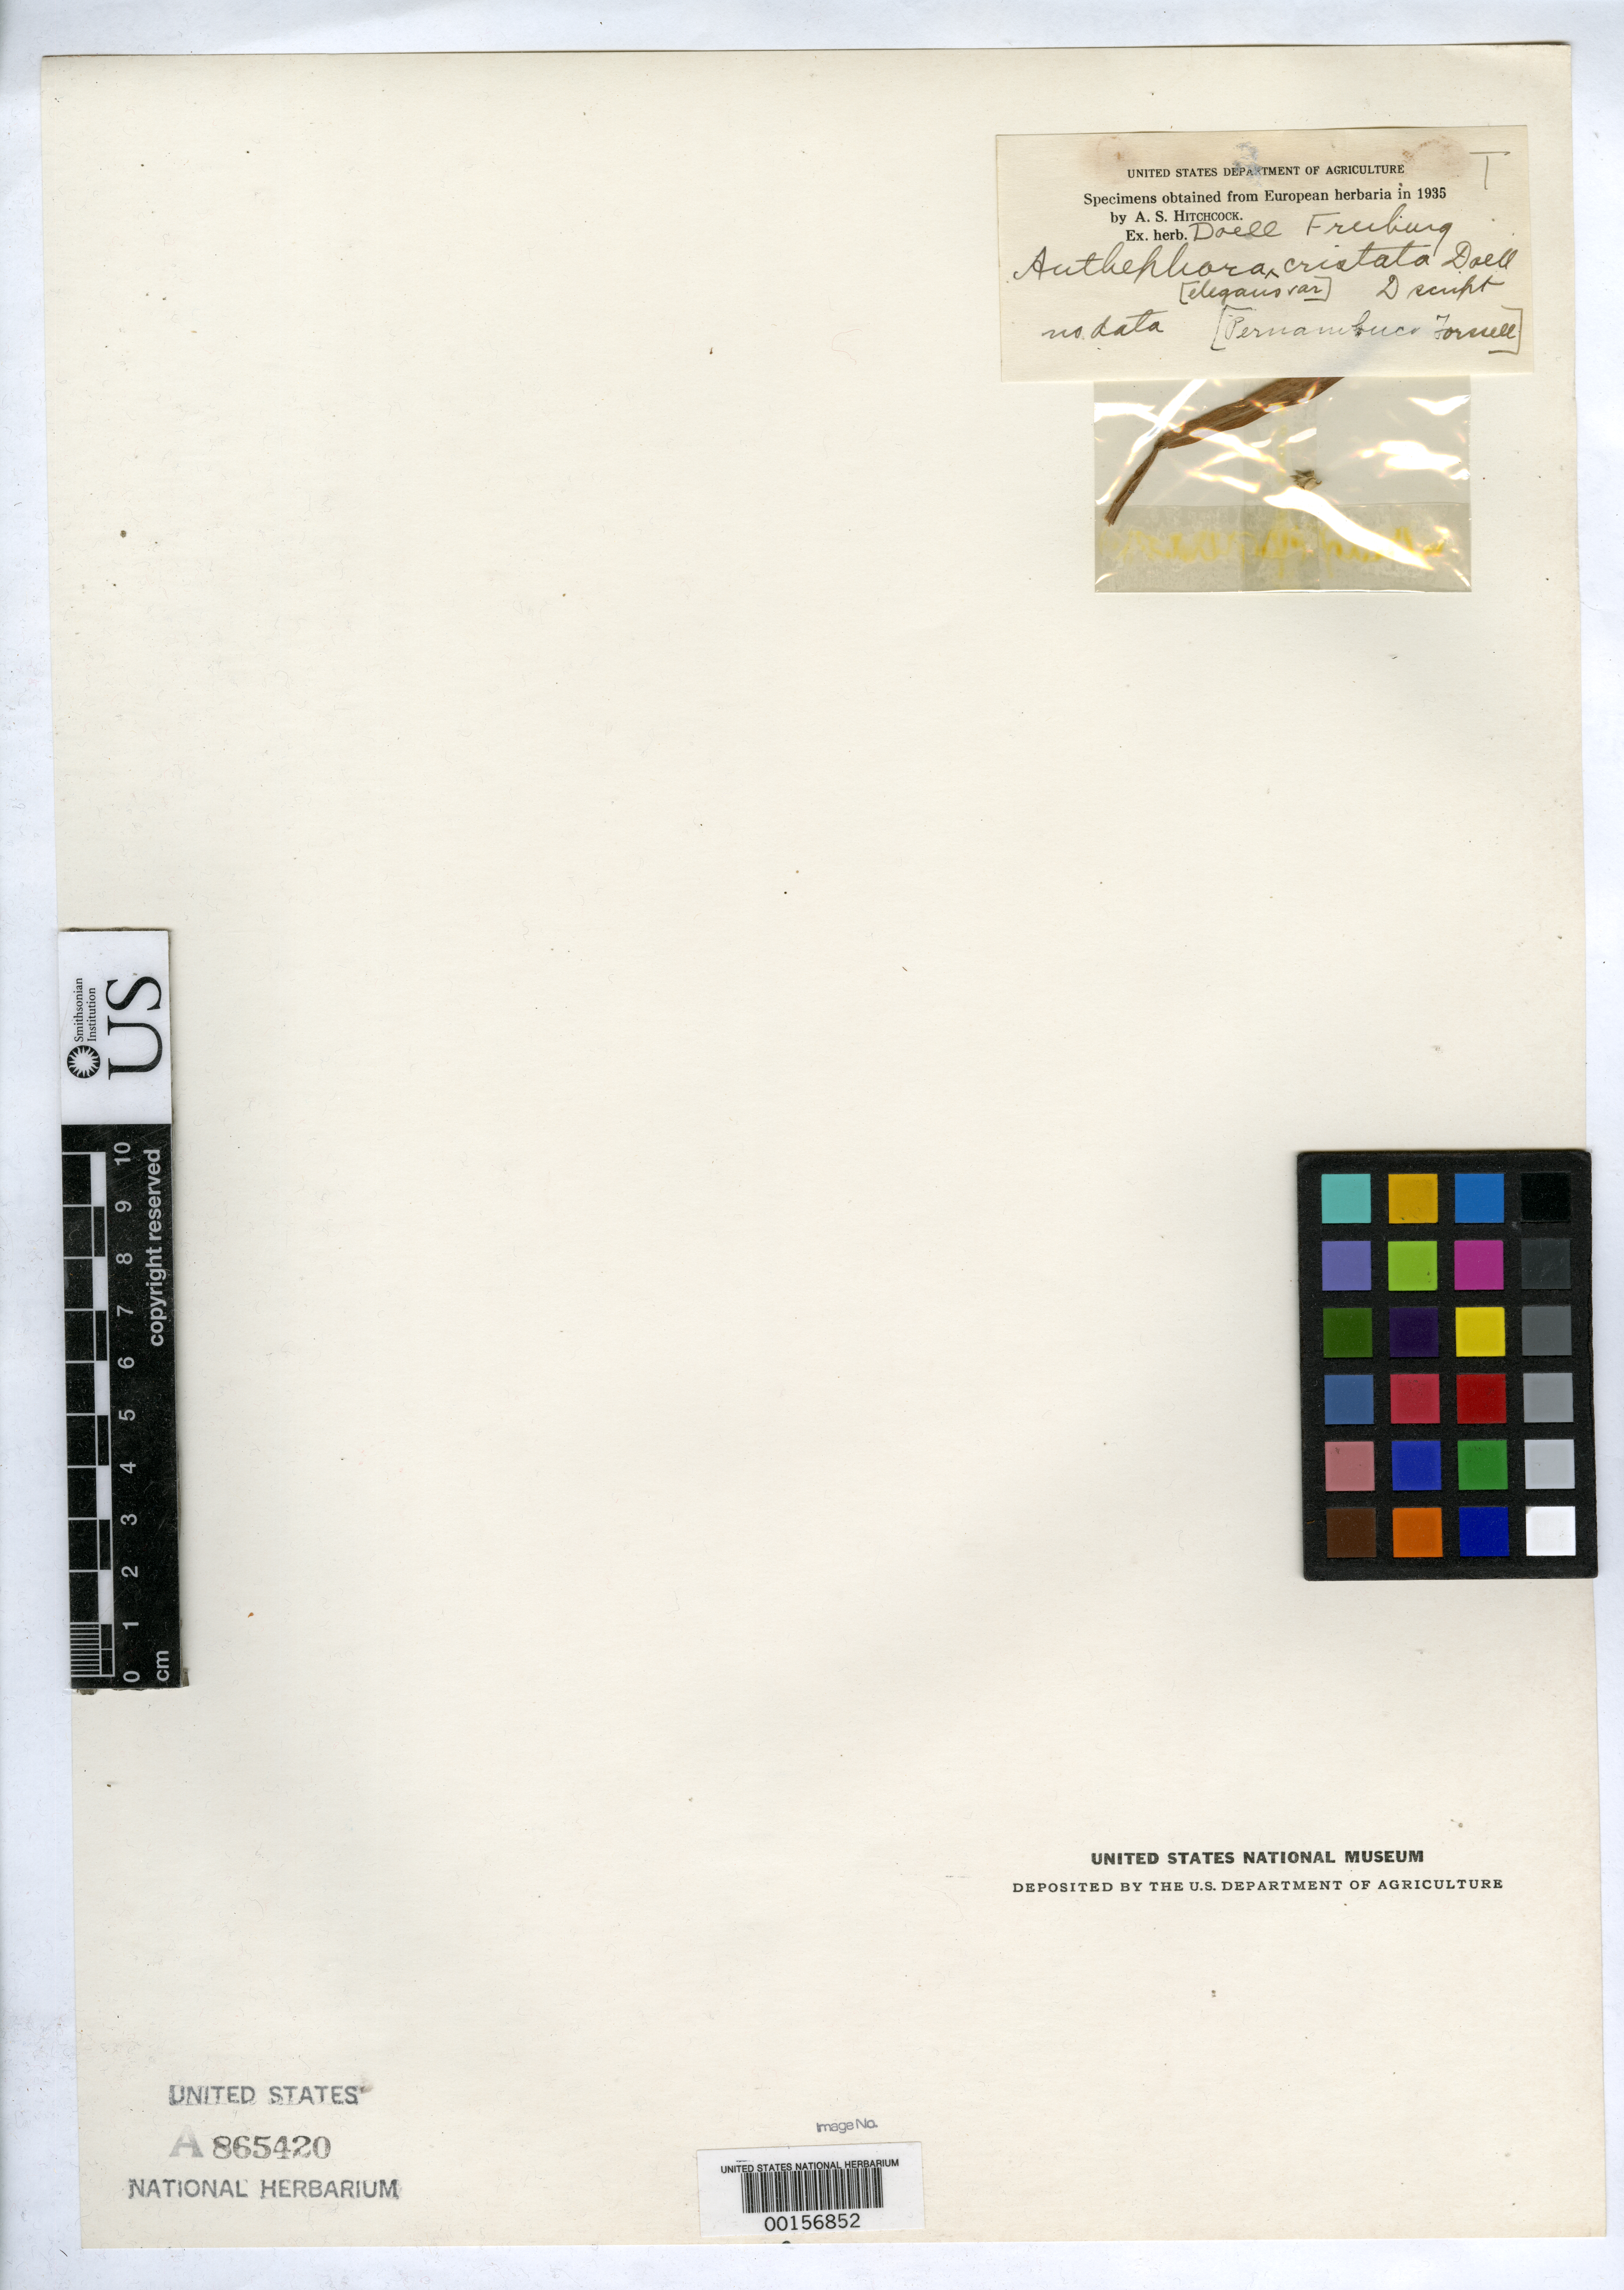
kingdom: Plantae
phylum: Tracheophyta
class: Liliopsida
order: Poales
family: Poaceae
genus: Anthephora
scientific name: Anthephora elegans var. cristata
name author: Döll in Mart.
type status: Type Fragment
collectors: -. Forssell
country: Brazil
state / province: Pernambuco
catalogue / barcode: US 865420A